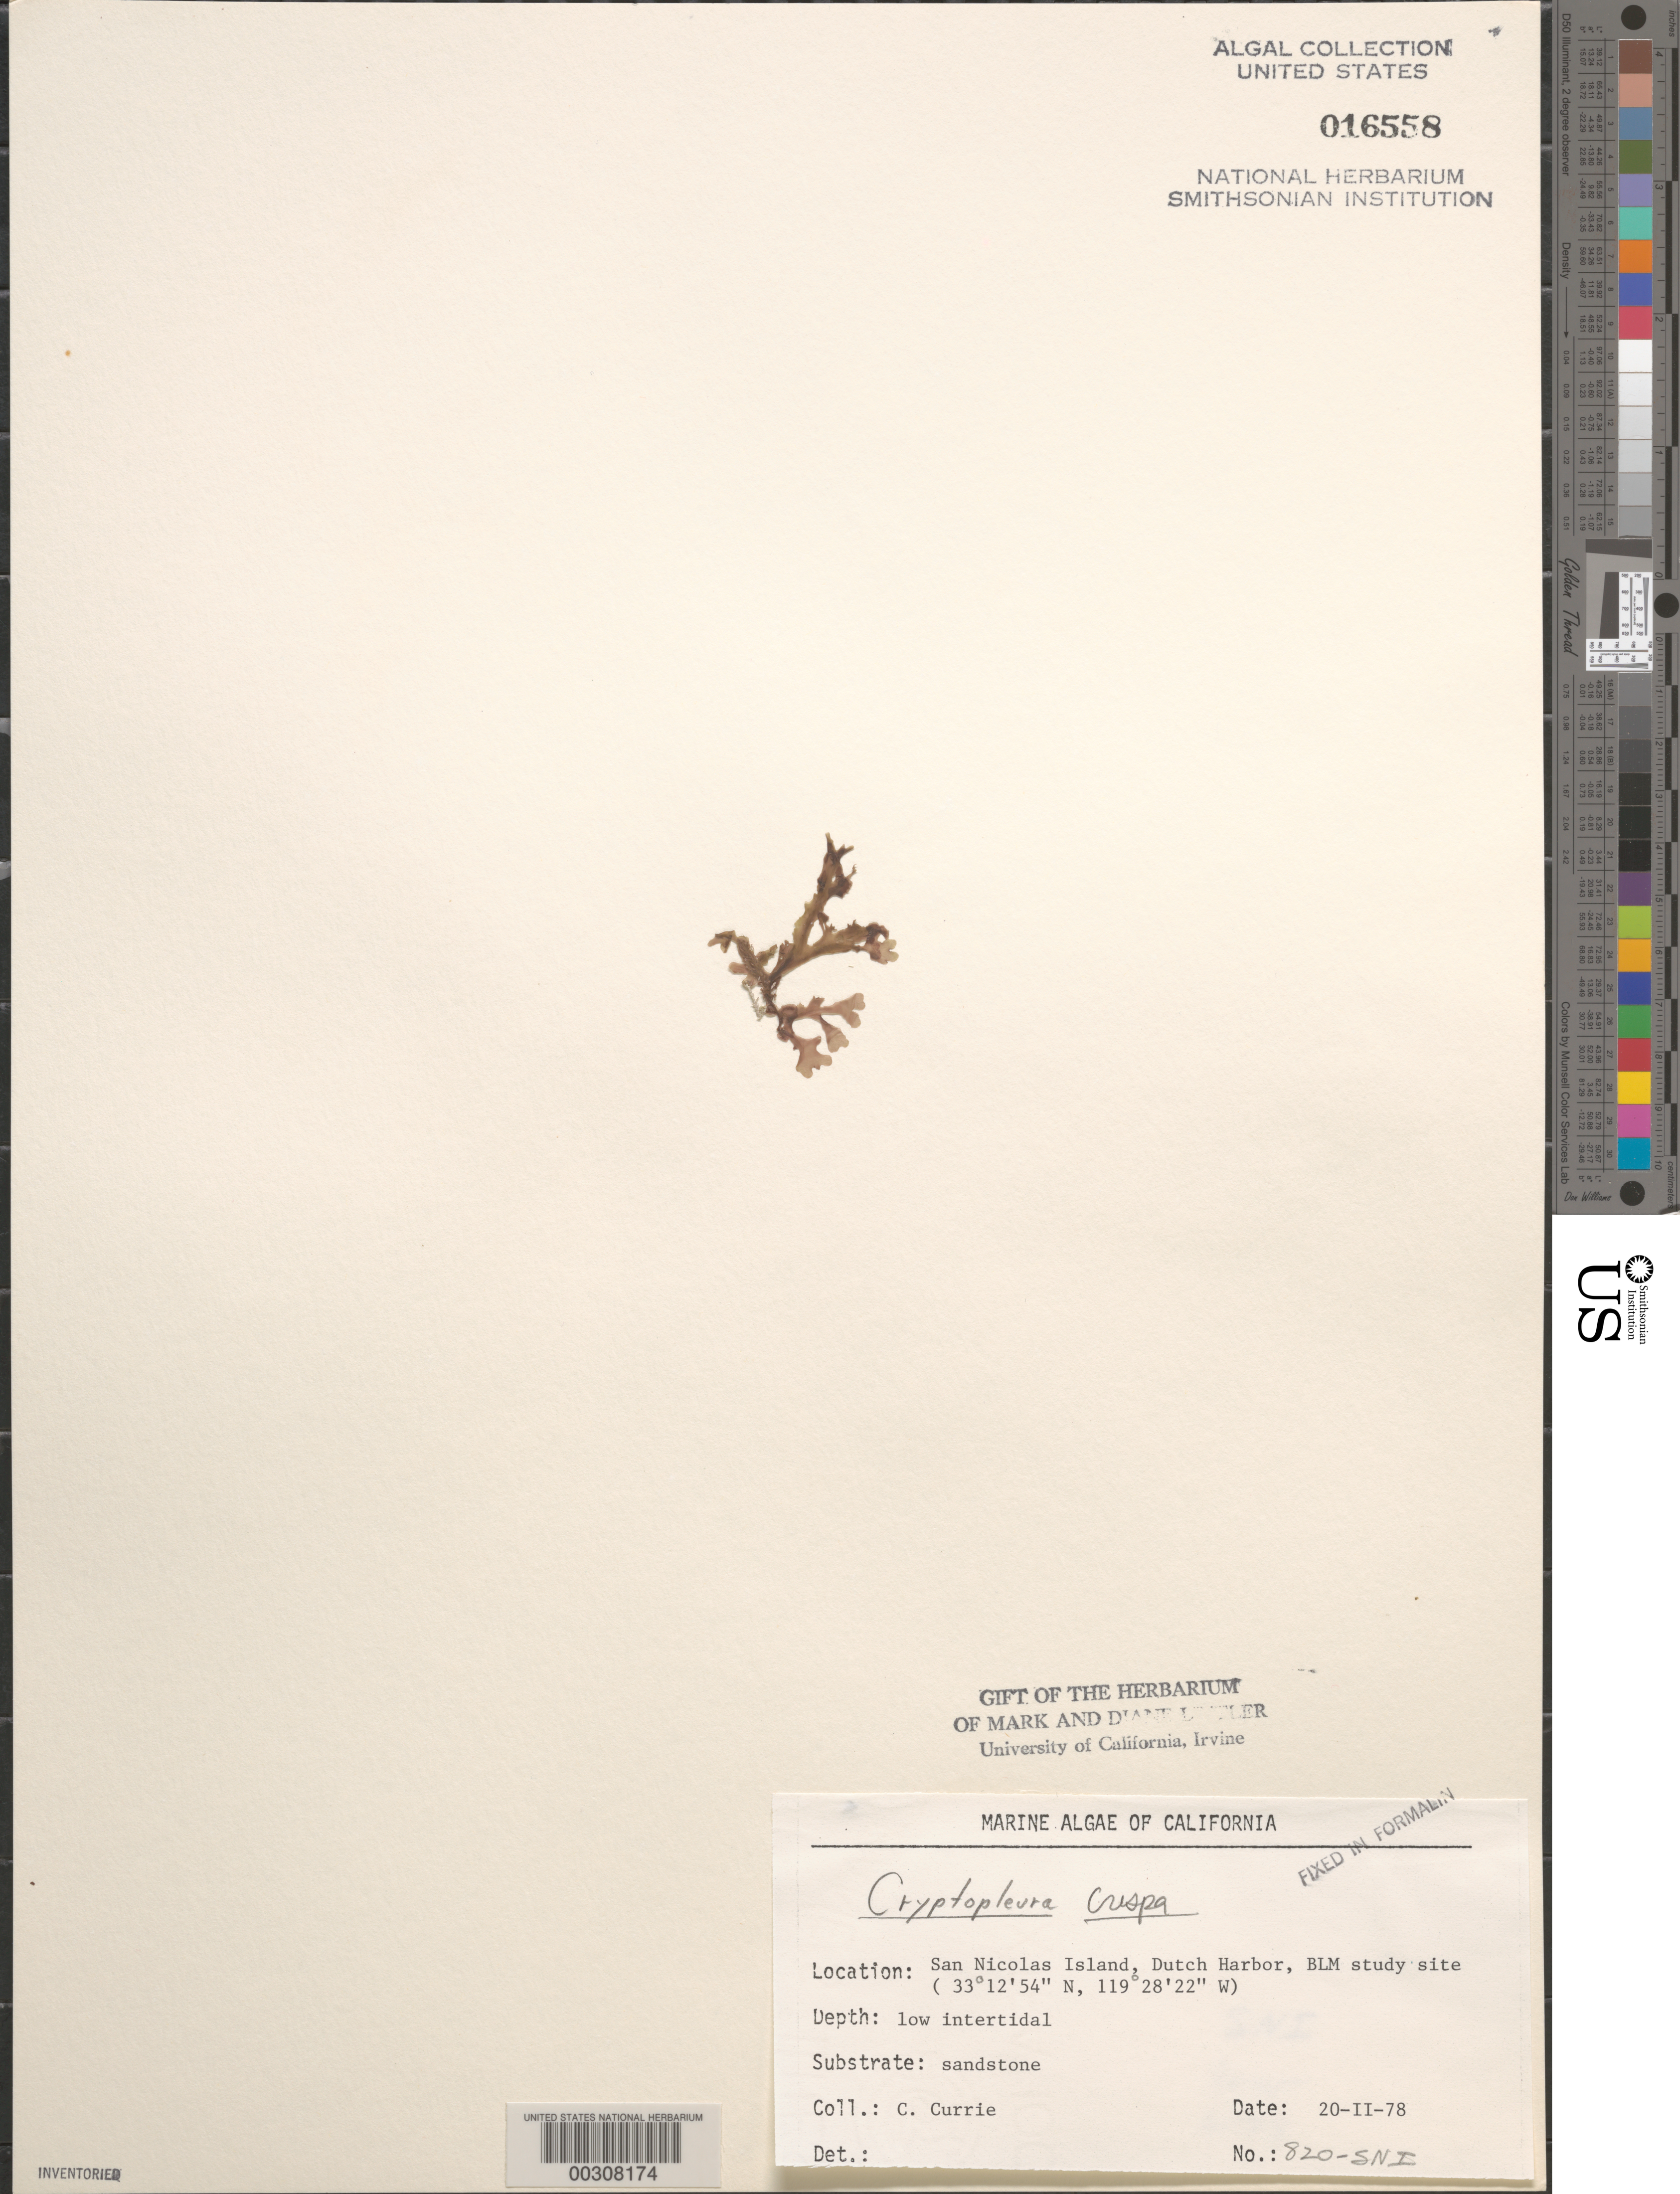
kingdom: Plantae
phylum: Rhodophyta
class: Florideophyceae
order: Ceramiales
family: Delesseriaceae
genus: Cryptopleura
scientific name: Cryptopleura crispa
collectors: C. Currie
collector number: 820-sni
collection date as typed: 20 Feb 1978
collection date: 1978-02-20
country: United States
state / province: California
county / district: Ventura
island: San Nicolas Island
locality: Dutch Harbor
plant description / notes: BLM-SOCALBIGHT Rocky Intertidal Survey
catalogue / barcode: US 16558